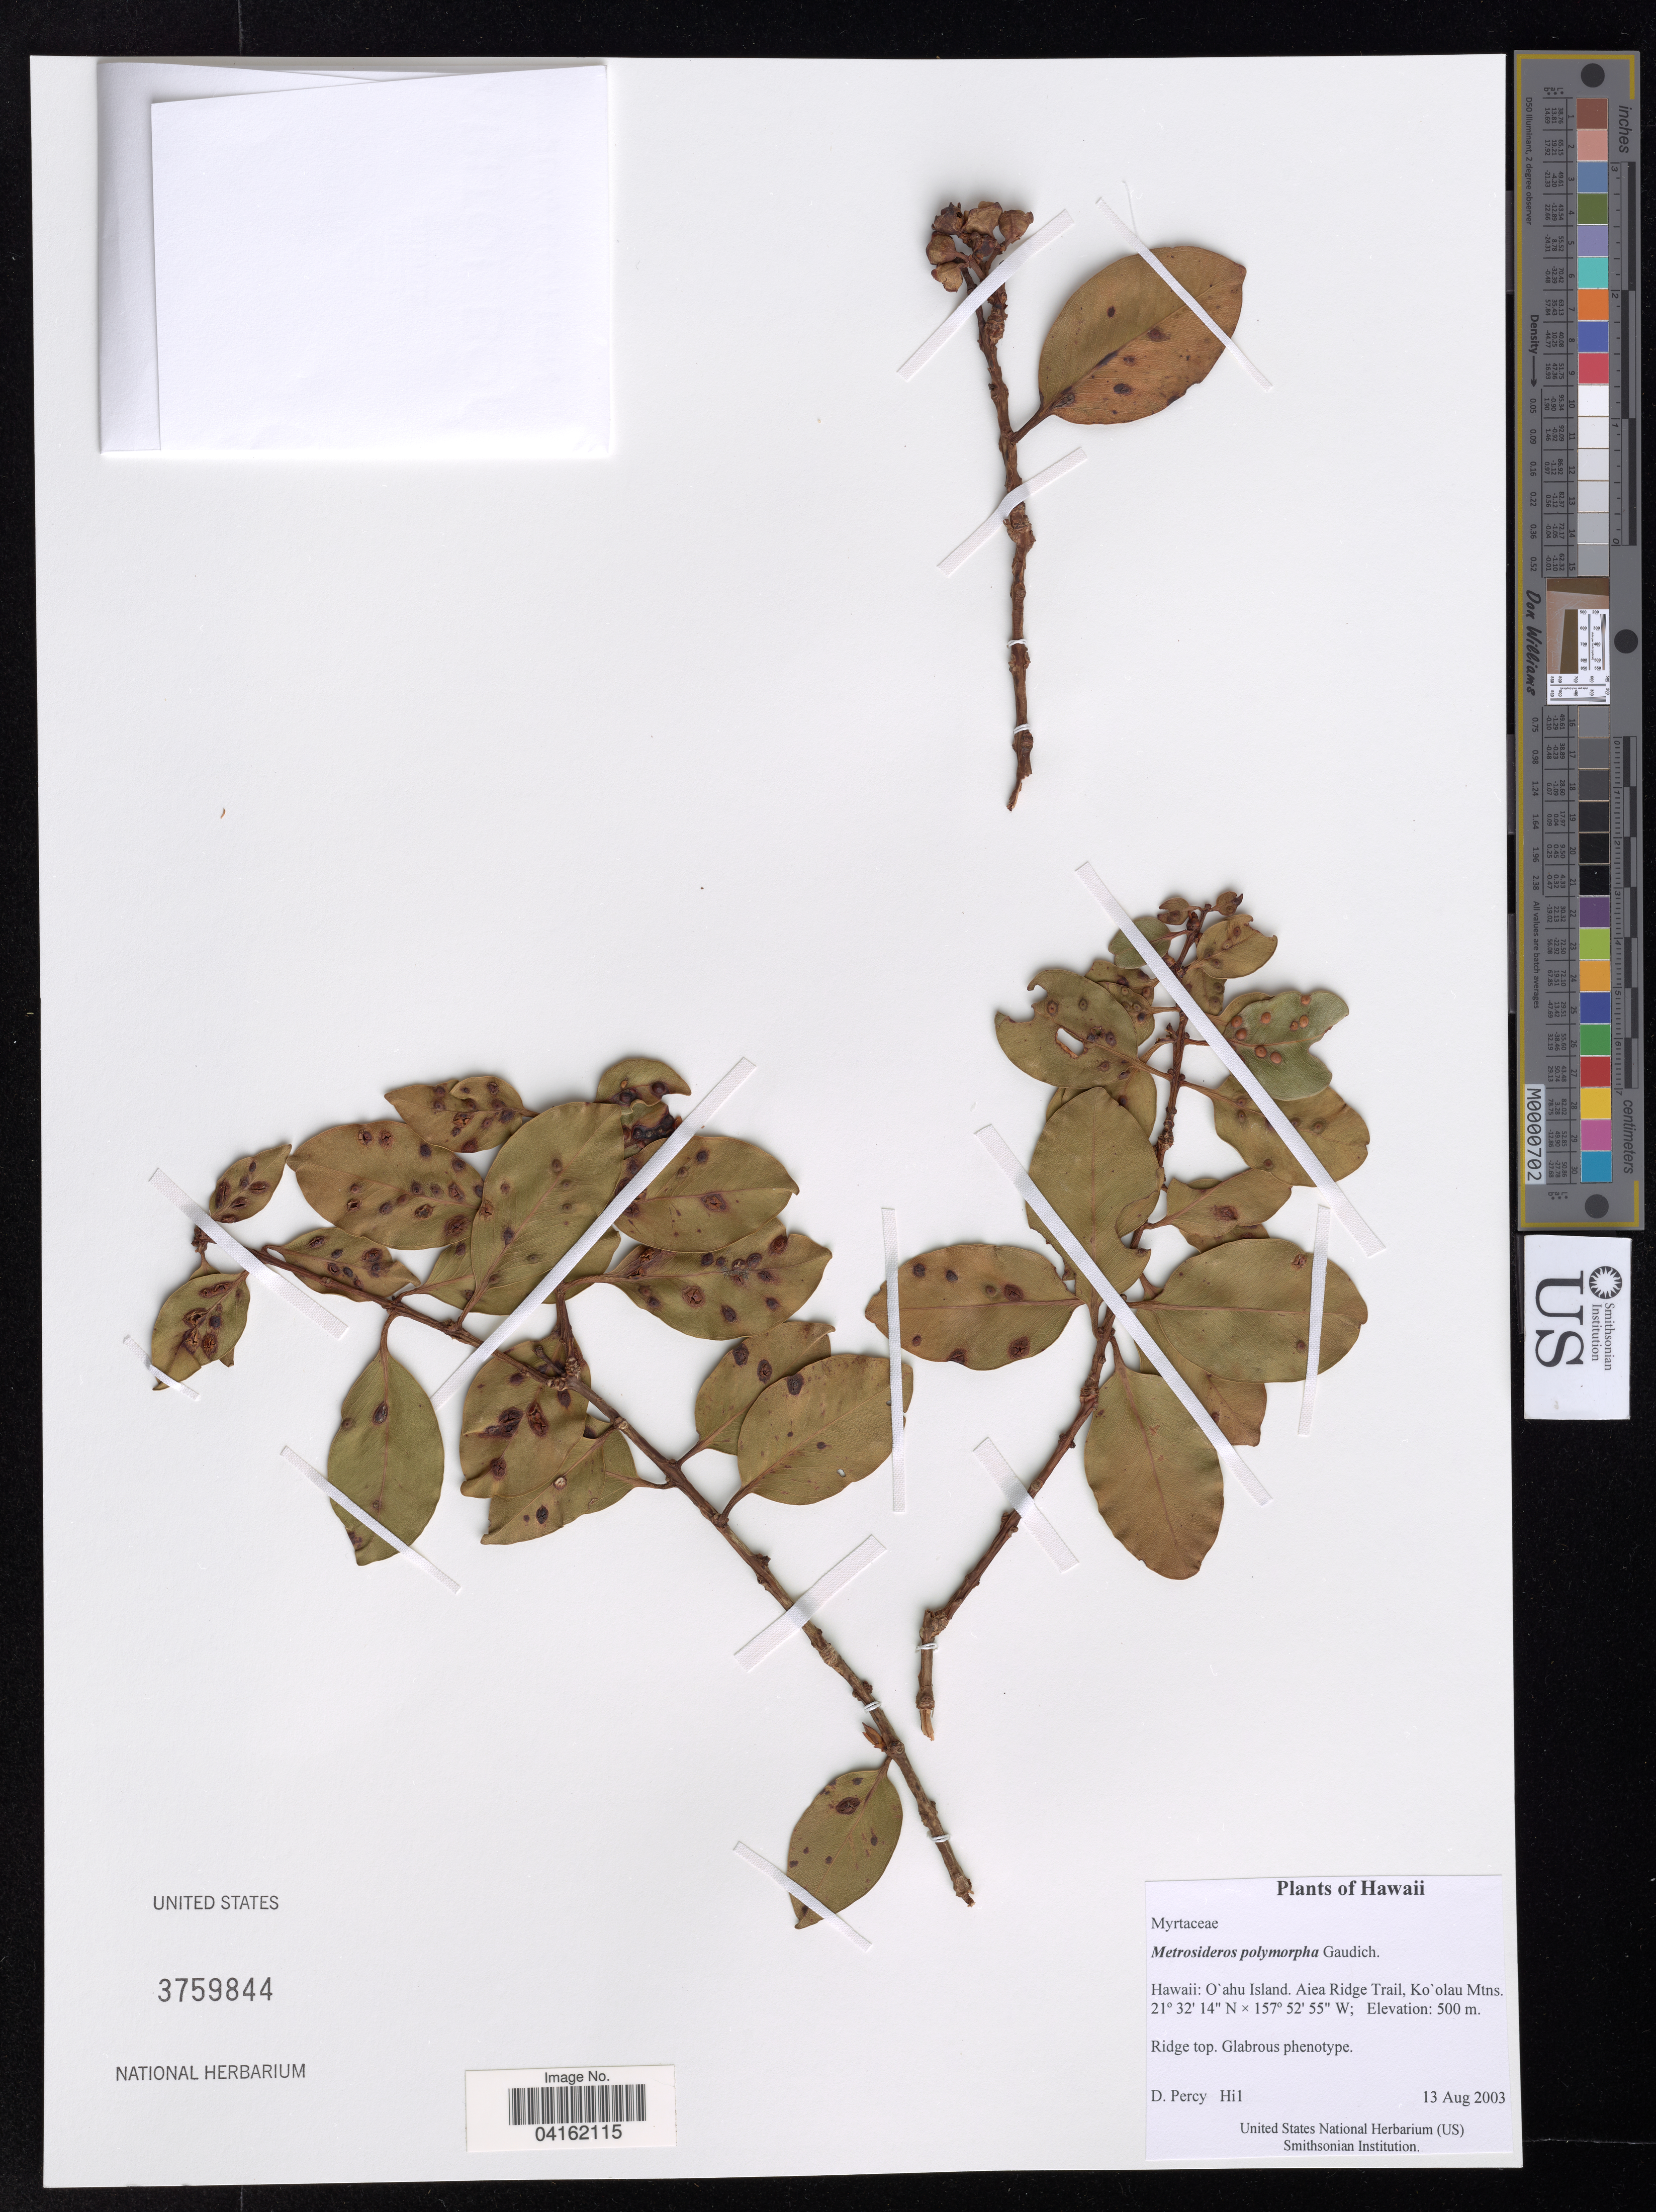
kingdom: Plantae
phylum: Tracheophyta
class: Magnoliopsida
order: Myrtales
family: Myrtaceae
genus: Metrosideros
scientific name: Metrosideros polymorpha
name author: Gaudich.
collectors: D. Percy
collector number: Hi1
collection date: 2003-08-13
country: United States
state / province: Hawaii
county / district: Honolulu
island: Oahu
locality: Aiea Ridge Trail, Ko'olau Mtns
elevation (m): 500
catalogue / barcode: US 3759844